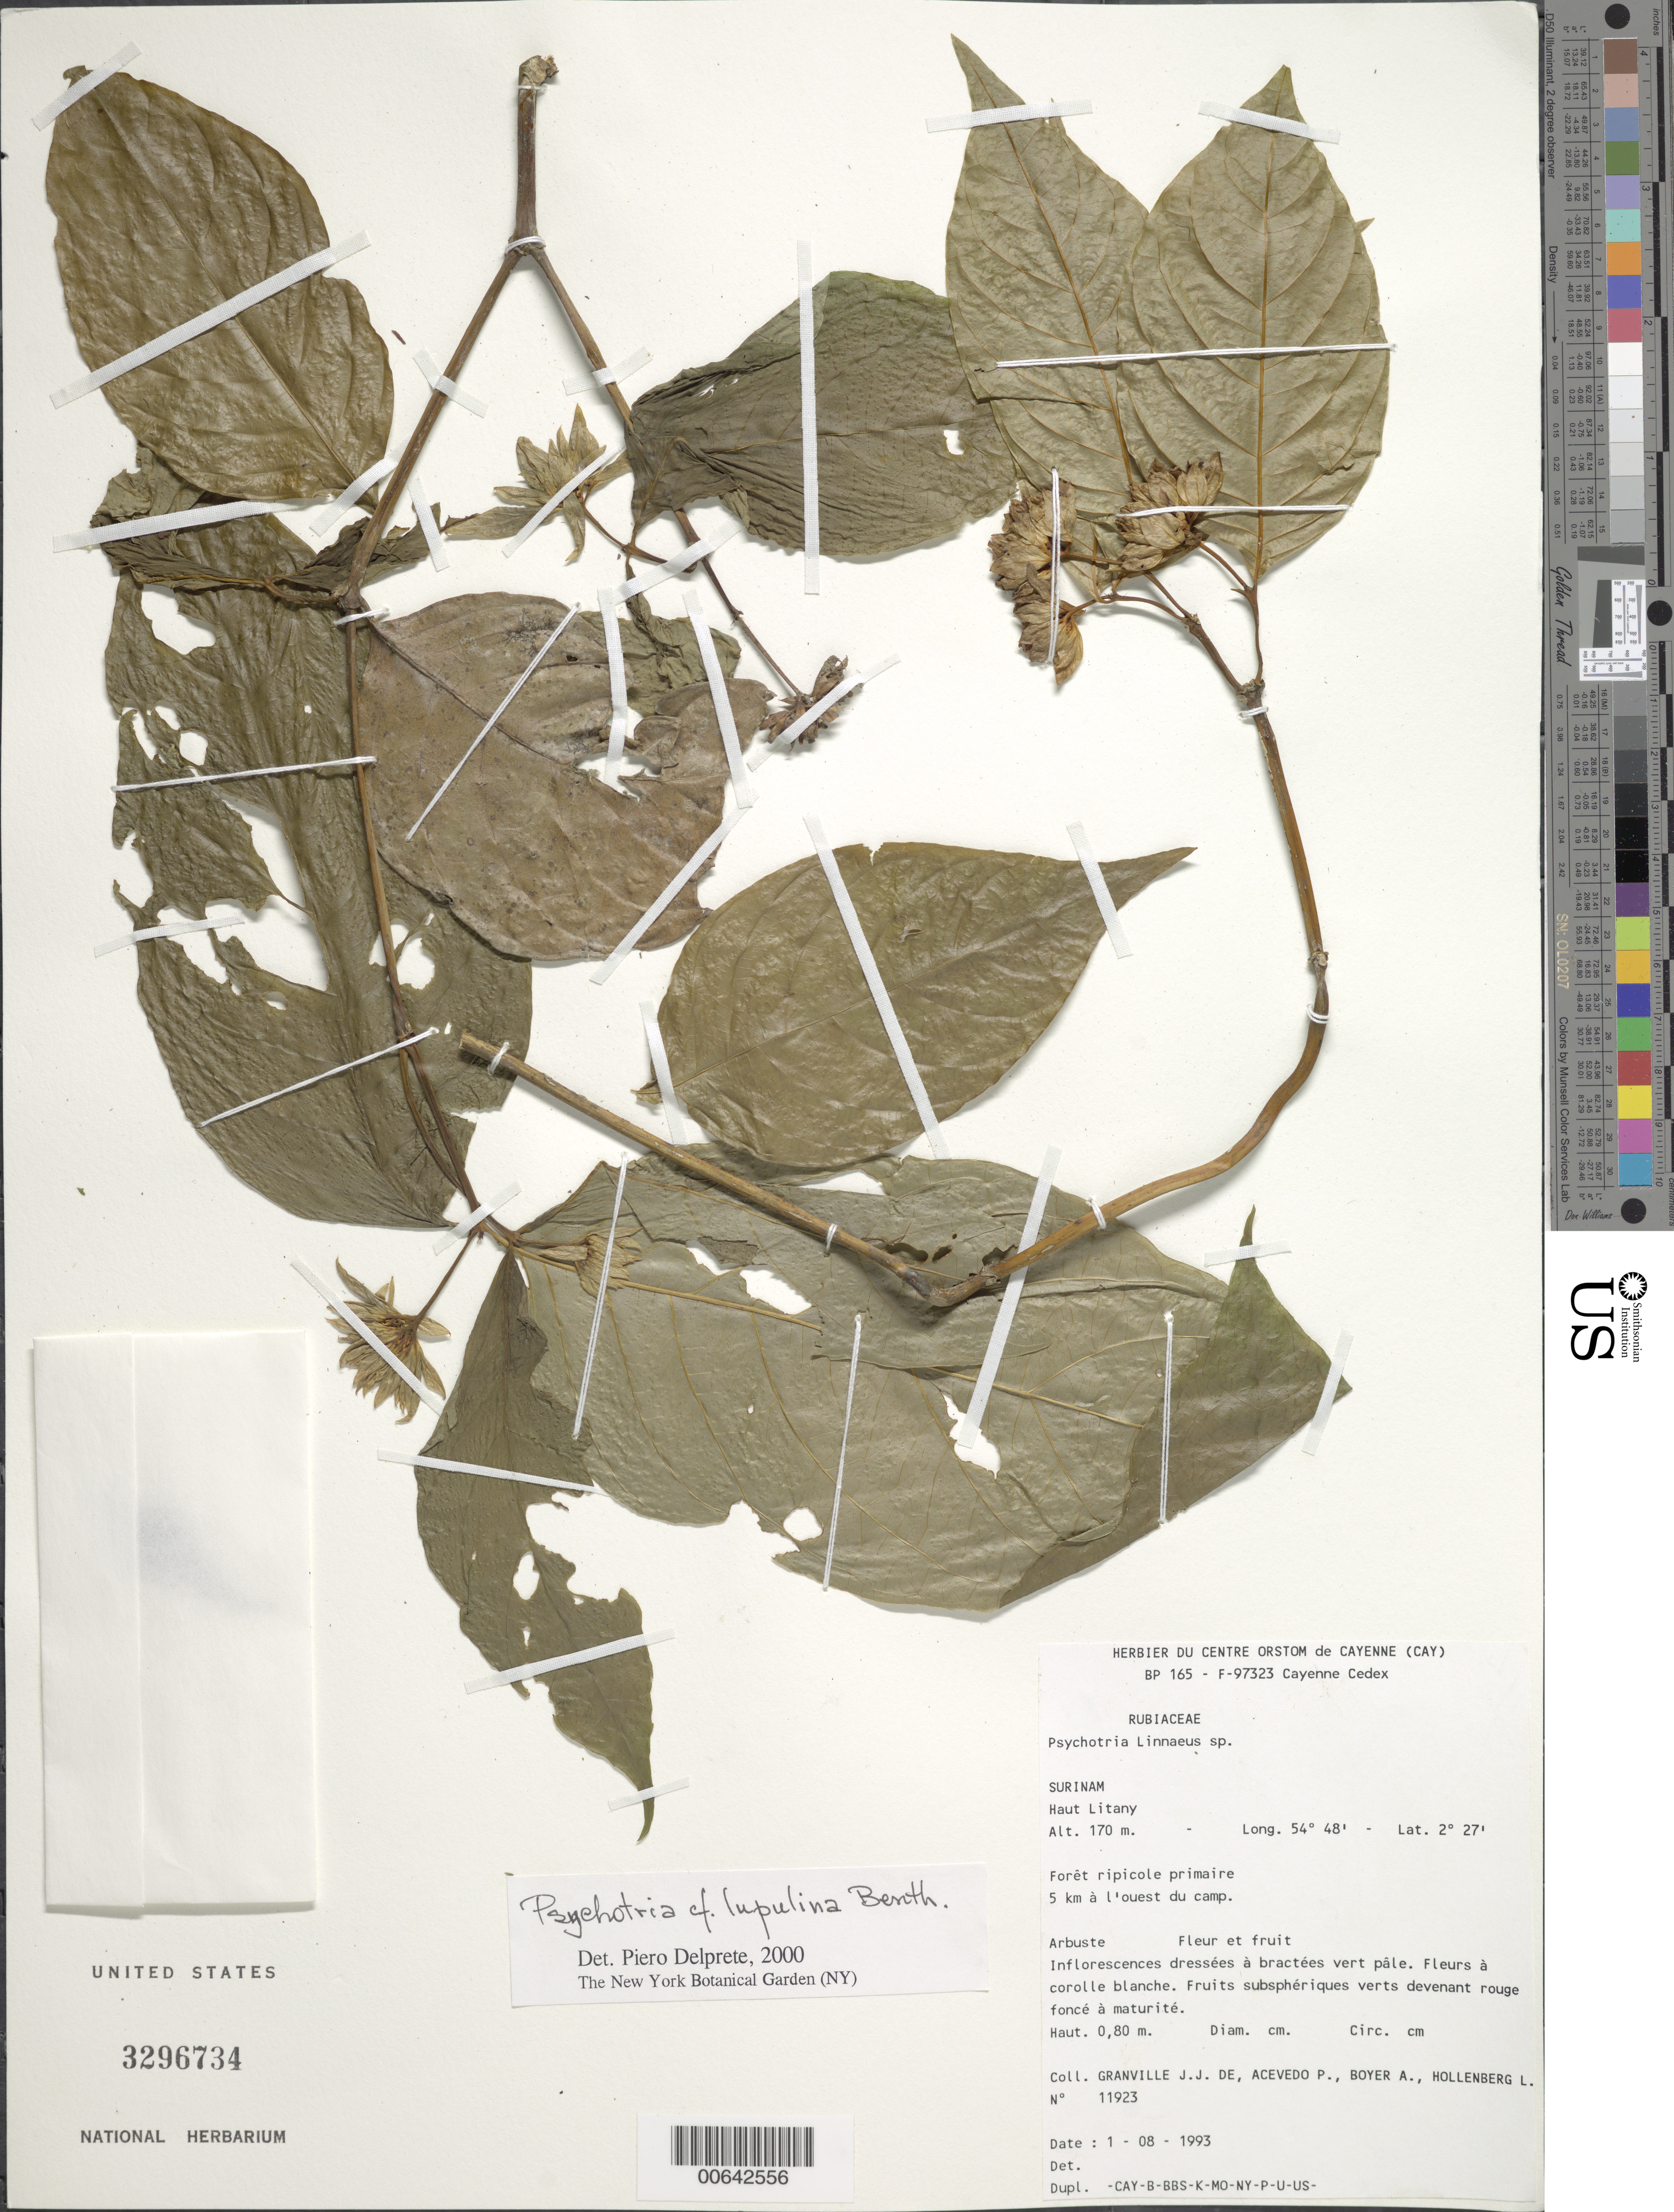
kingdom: Plantae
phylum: Tracheophyta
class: Magnoliopsida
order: Gentianales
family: Rubiaceae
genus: Palicourea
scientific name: Palicourea justiciifolia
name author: (Rudge) Delprete & J.H. Kirkbr.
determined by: Kirkbride, J. H., Jr.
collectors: J.-J. de Granville, P. Acevedo-Rodr., A. Boyer & L. Hollenberg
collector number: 11923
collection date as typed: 1-Aug-93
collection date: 1993-08-01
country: Suriname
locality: Haut Litany, Bassin du Litany; 5 km a l'ouest du camp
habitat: Primary forest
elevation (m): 170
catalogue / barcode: US 3296734